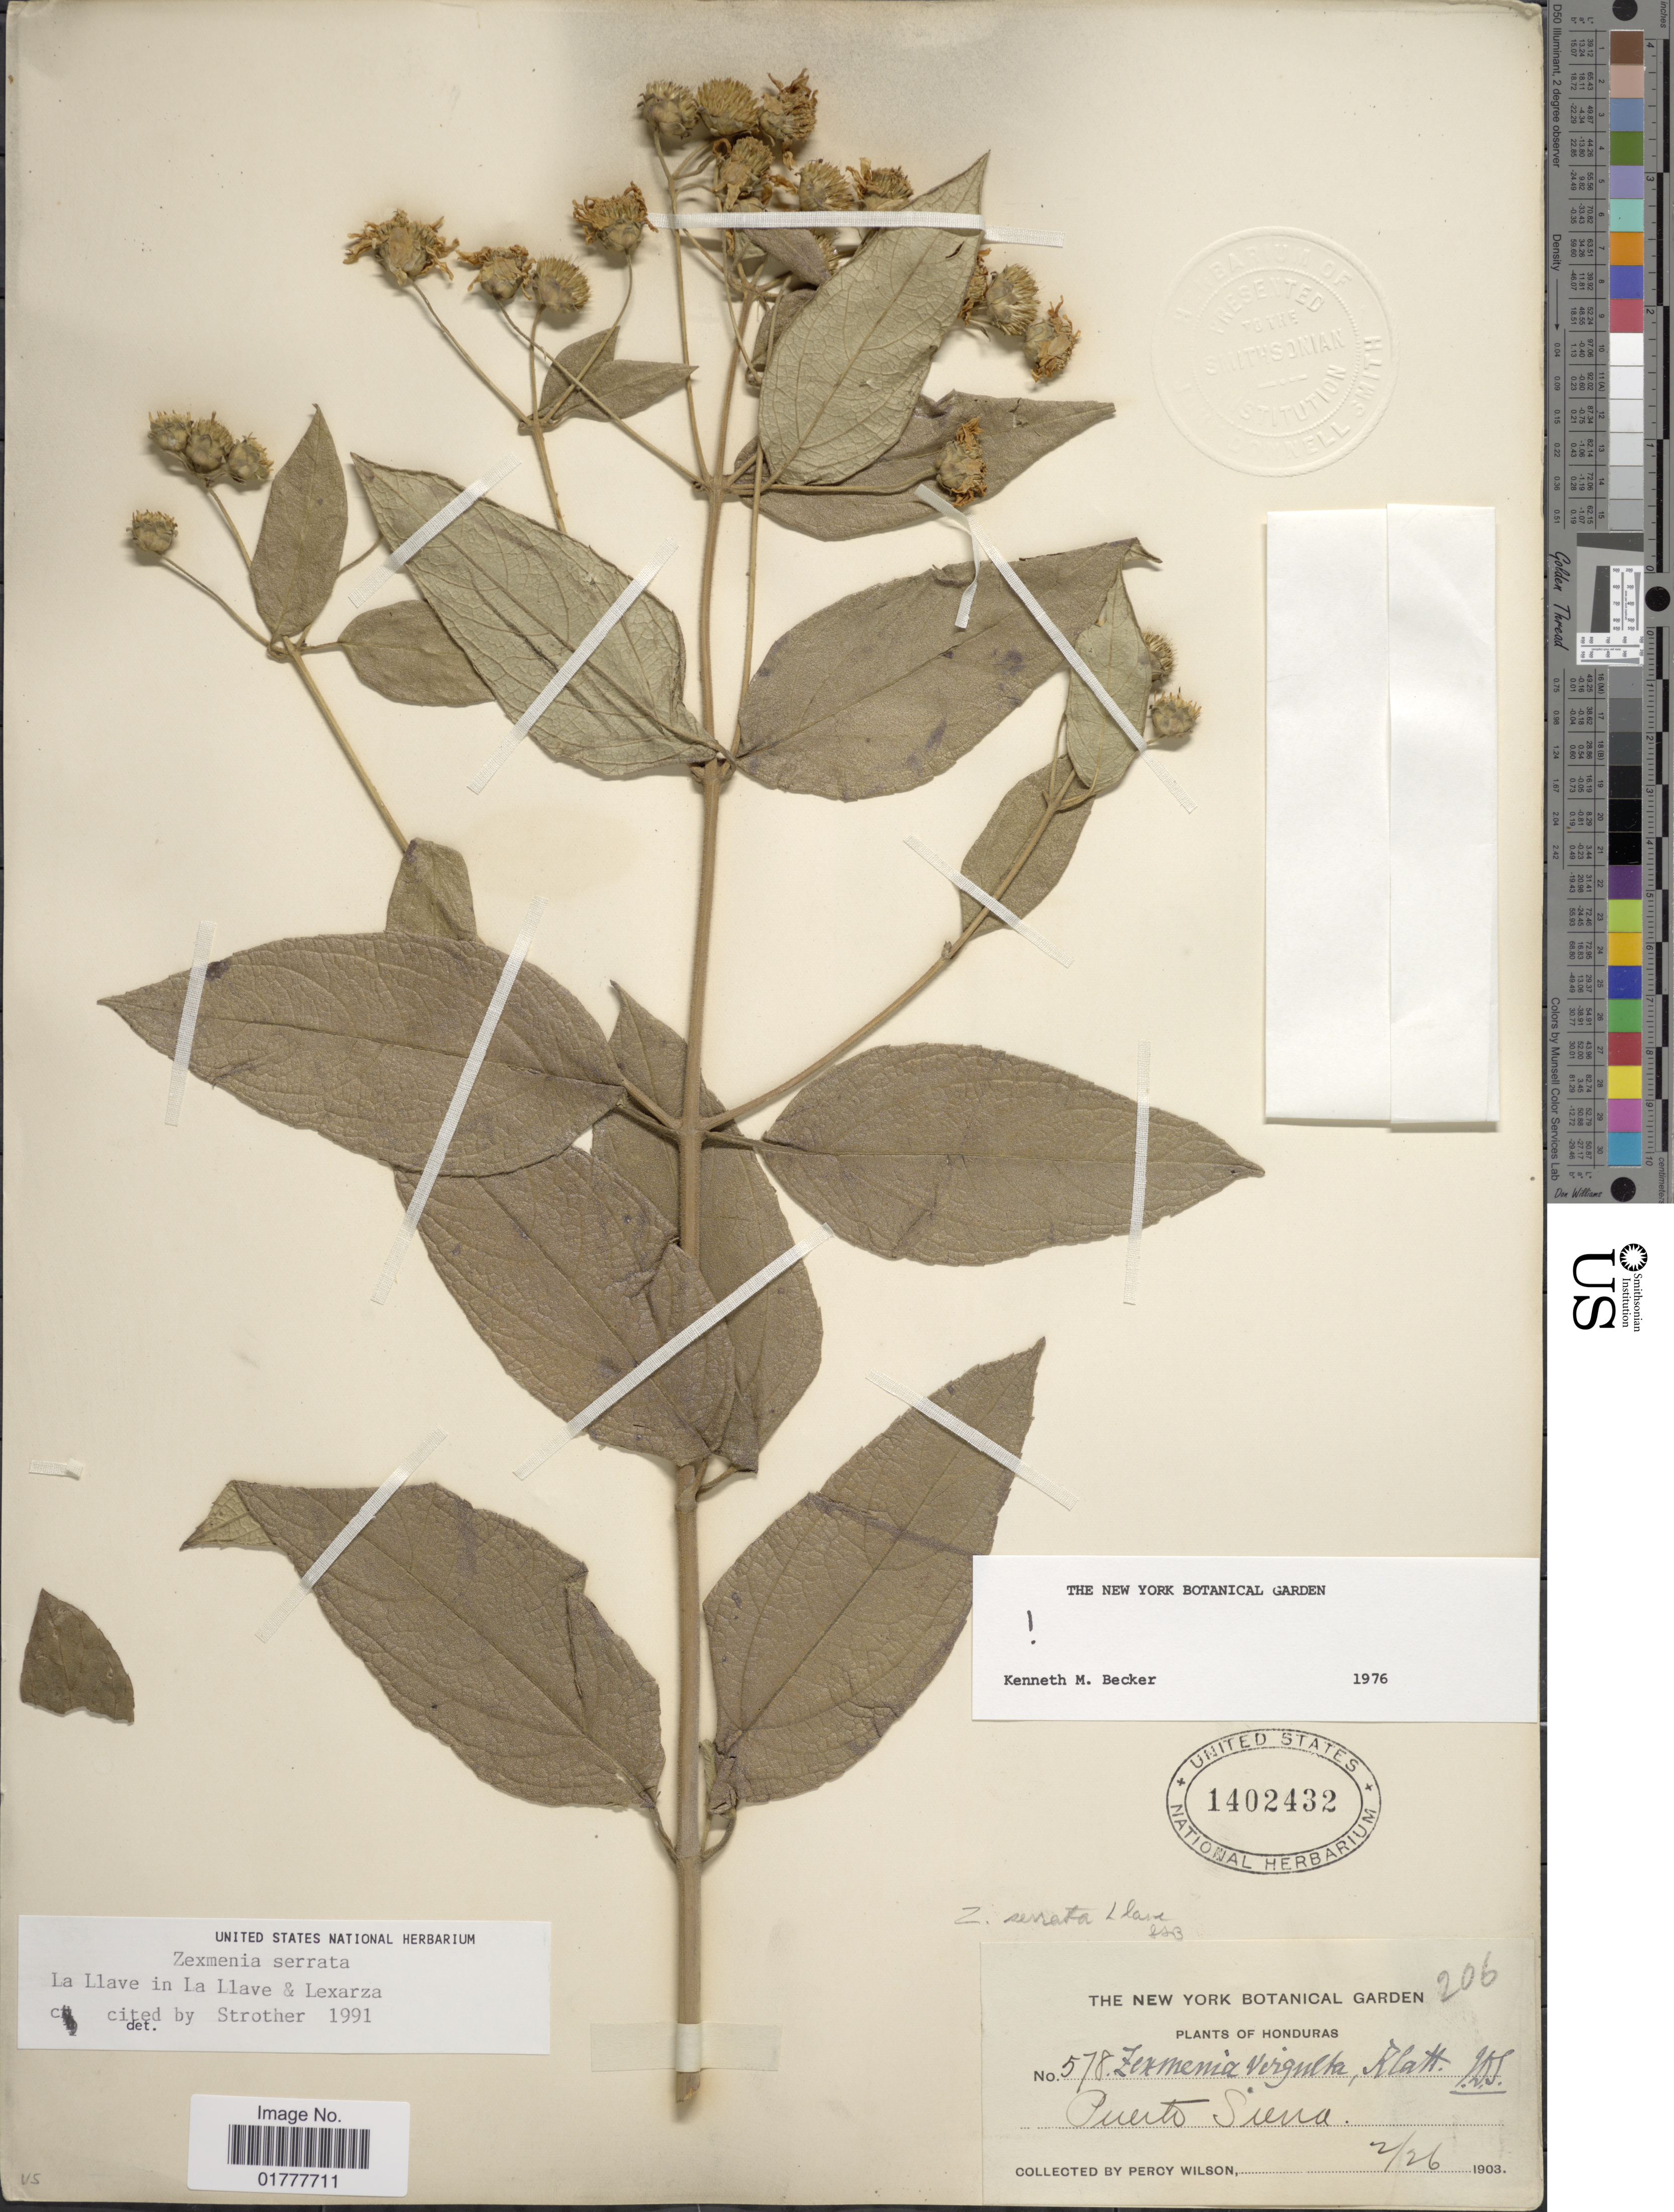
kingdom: Plantae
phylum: Tracheophyta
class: Magnoliopsida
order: Asterales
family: Asteraceae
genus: Zexmenia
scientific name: Zexmenia serrata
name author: La Llave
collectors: P. Wilson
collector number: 578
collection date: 1903-02-26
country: Honduras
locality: Puerto Sierra.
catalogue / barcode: US 1402432